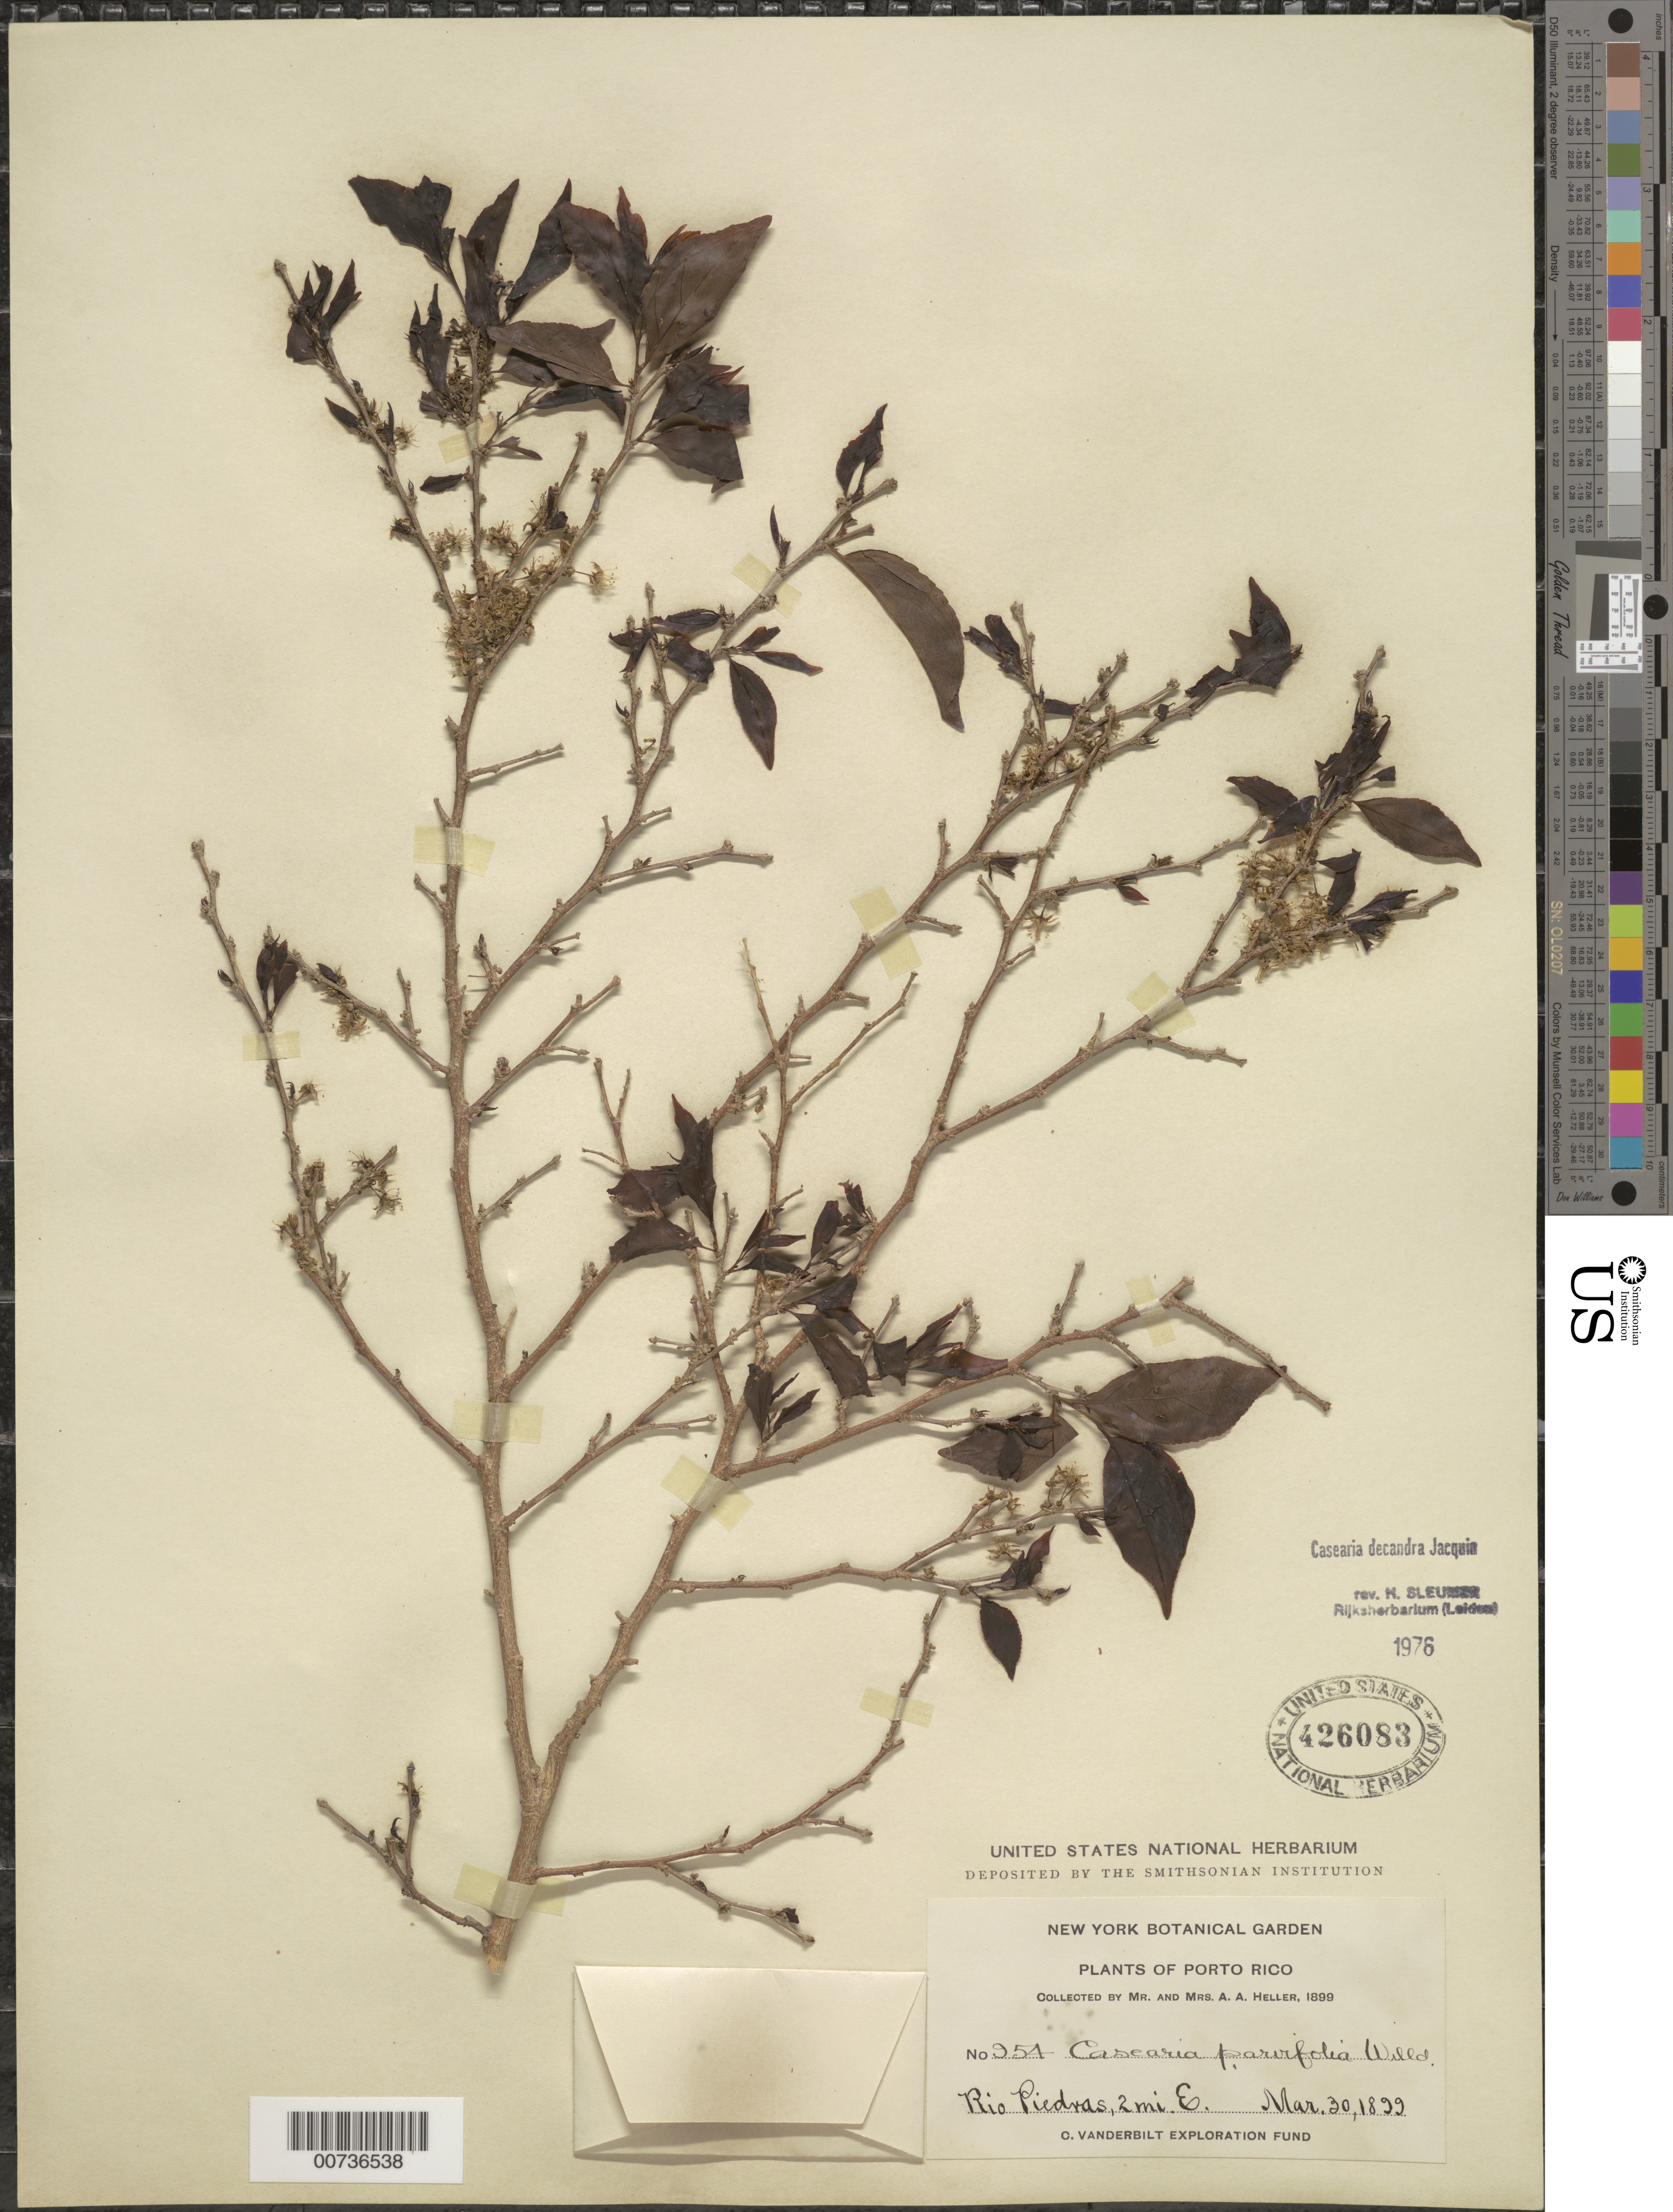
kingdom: Plantae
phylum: Tracheophyta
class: Magnoliopsida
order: Malpighiales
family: Salicaceae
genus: Casearia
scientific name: Casearia decandra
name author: Jacq.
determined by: Sleumer, H. O.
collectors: A. A. Heller & E. G. Heller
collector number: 954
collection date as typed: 30 Mar 1899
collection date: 1899-03-30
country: Puerto Rico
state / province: San Juan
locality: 2 miles East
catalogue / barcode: US 426083